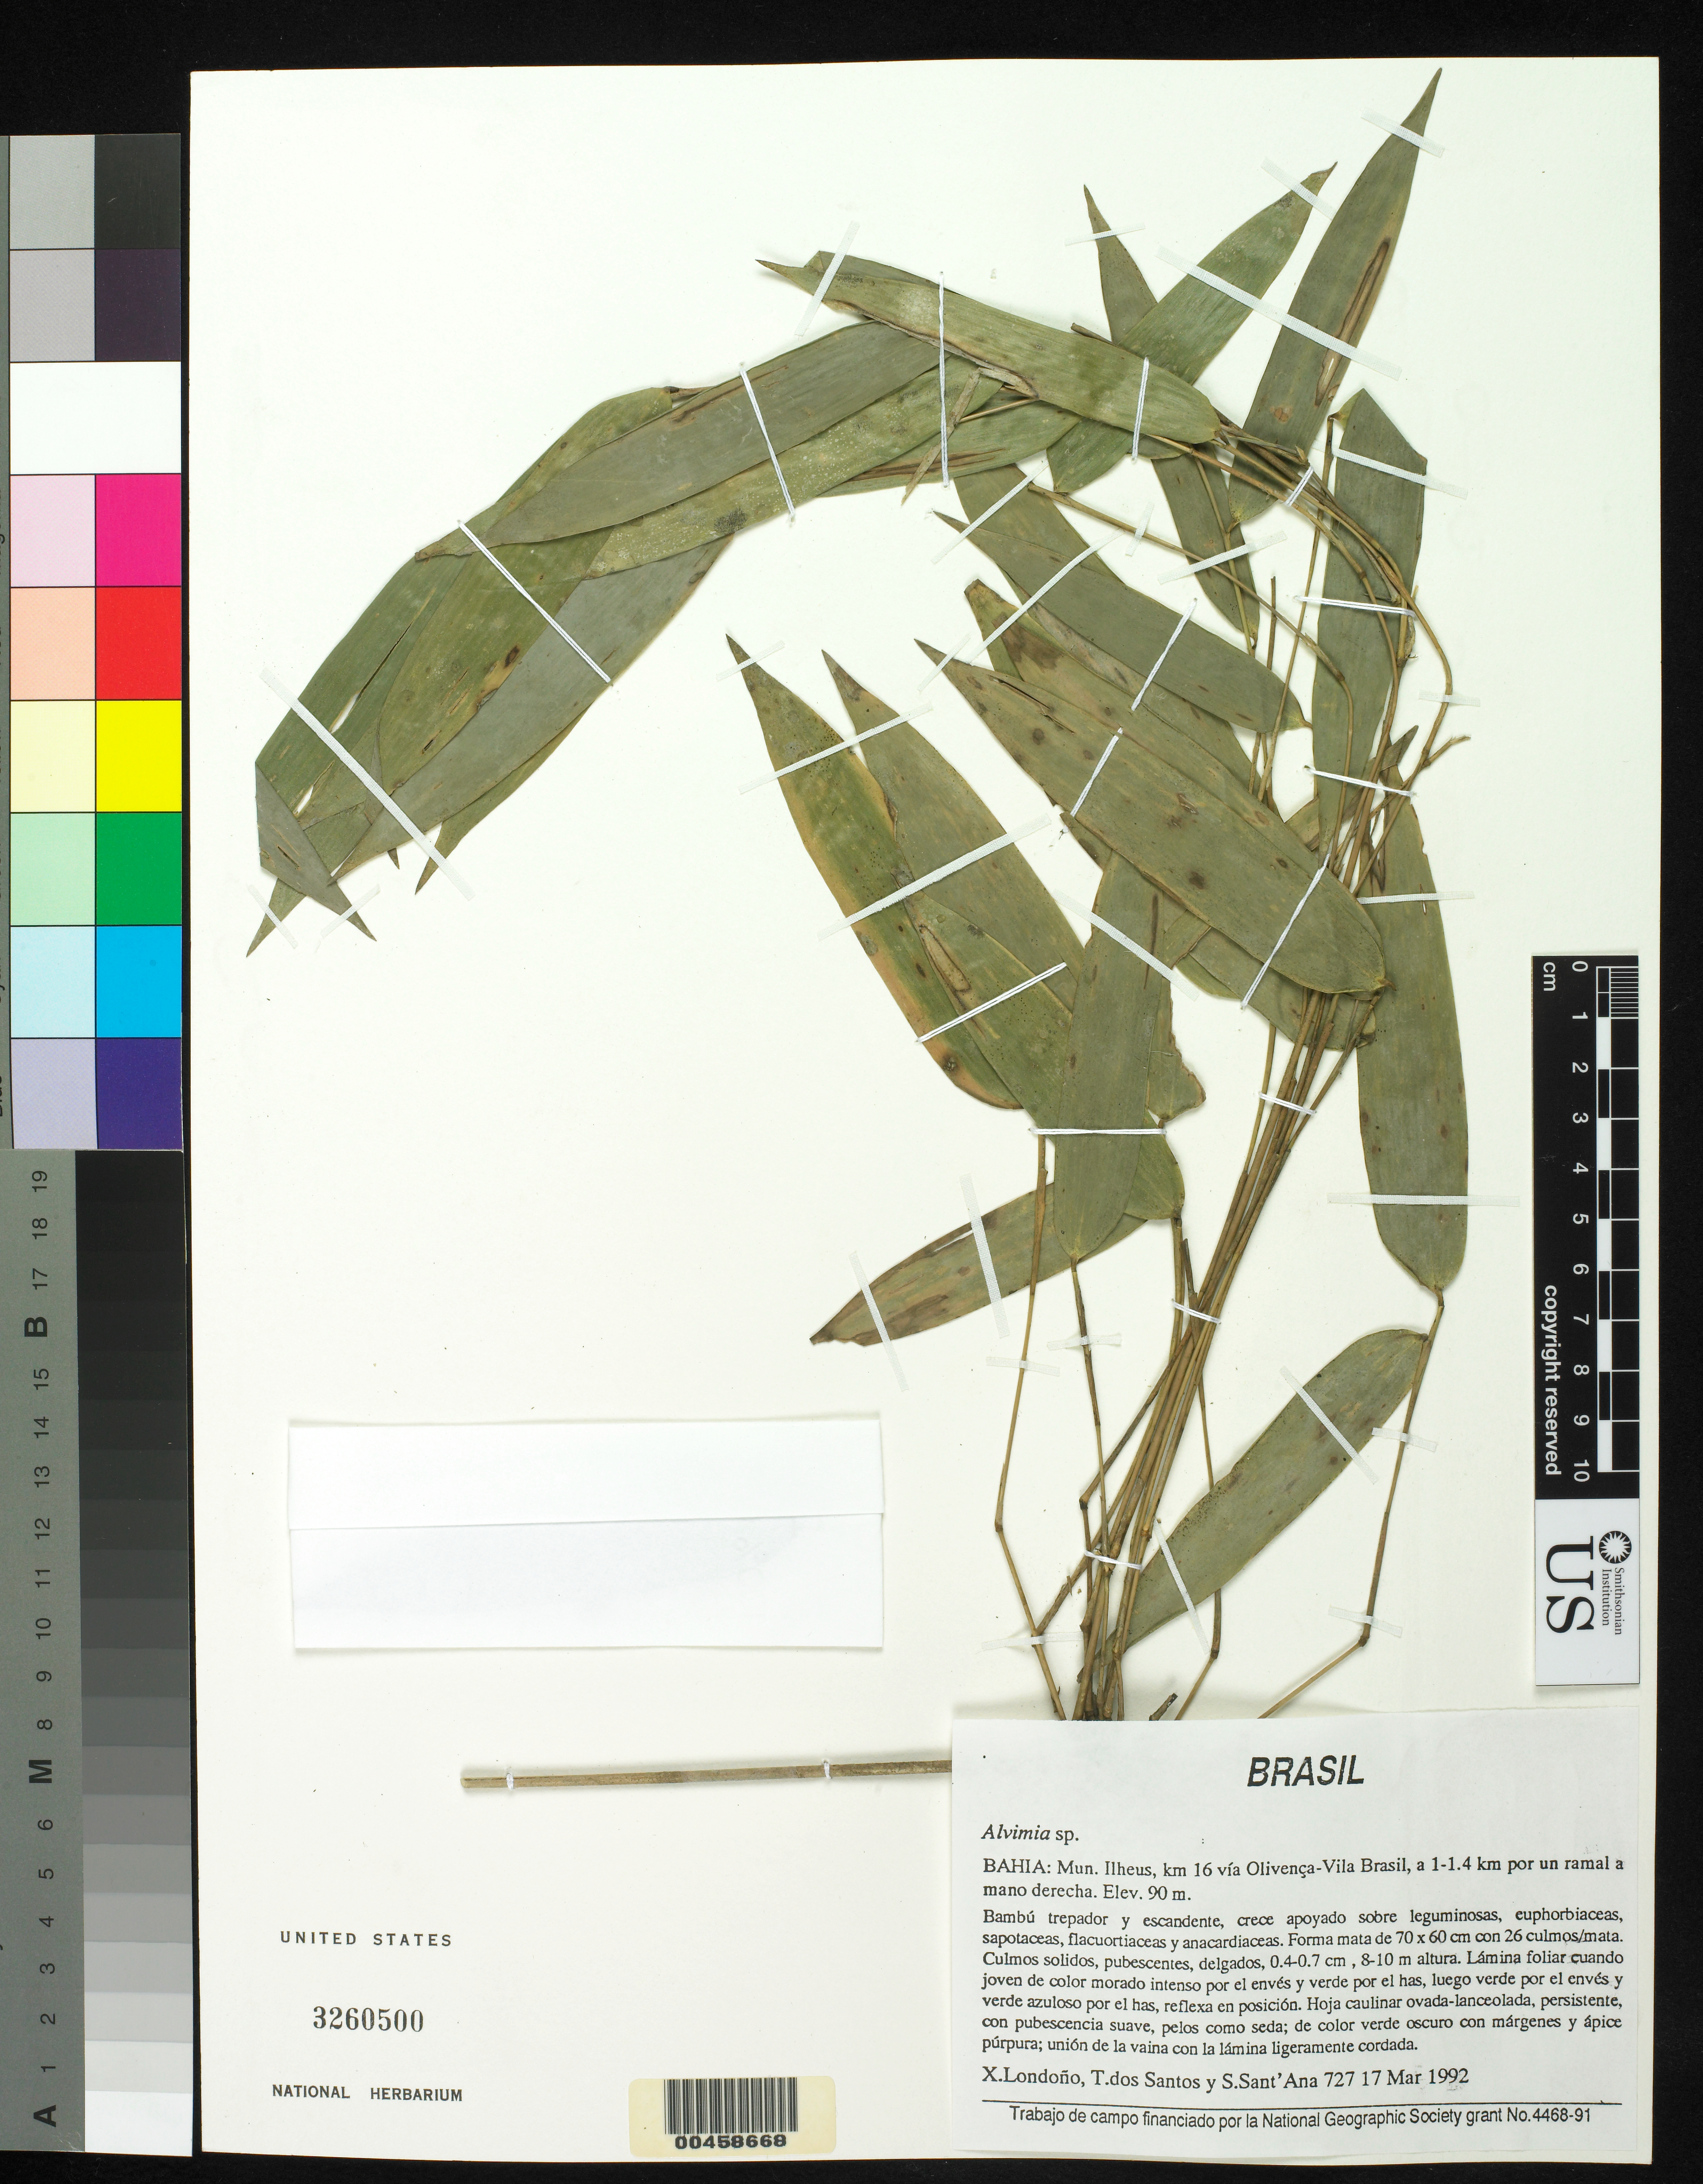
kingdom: Plantae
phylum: Tracheophyta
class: Liliopsida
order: Poales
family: Poaceae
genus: Alvimia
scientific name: Alvimia sp.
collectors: X. Londoño, T. S. Santos & A. Sant'ana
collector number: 727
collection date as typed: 17 Mar 1992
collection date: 1992-03-17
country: Brazil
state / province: Bahia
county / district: Ilhéus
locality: Olivenca - vila-brasil, km 16 via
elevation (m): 90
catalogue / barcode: US 3260500